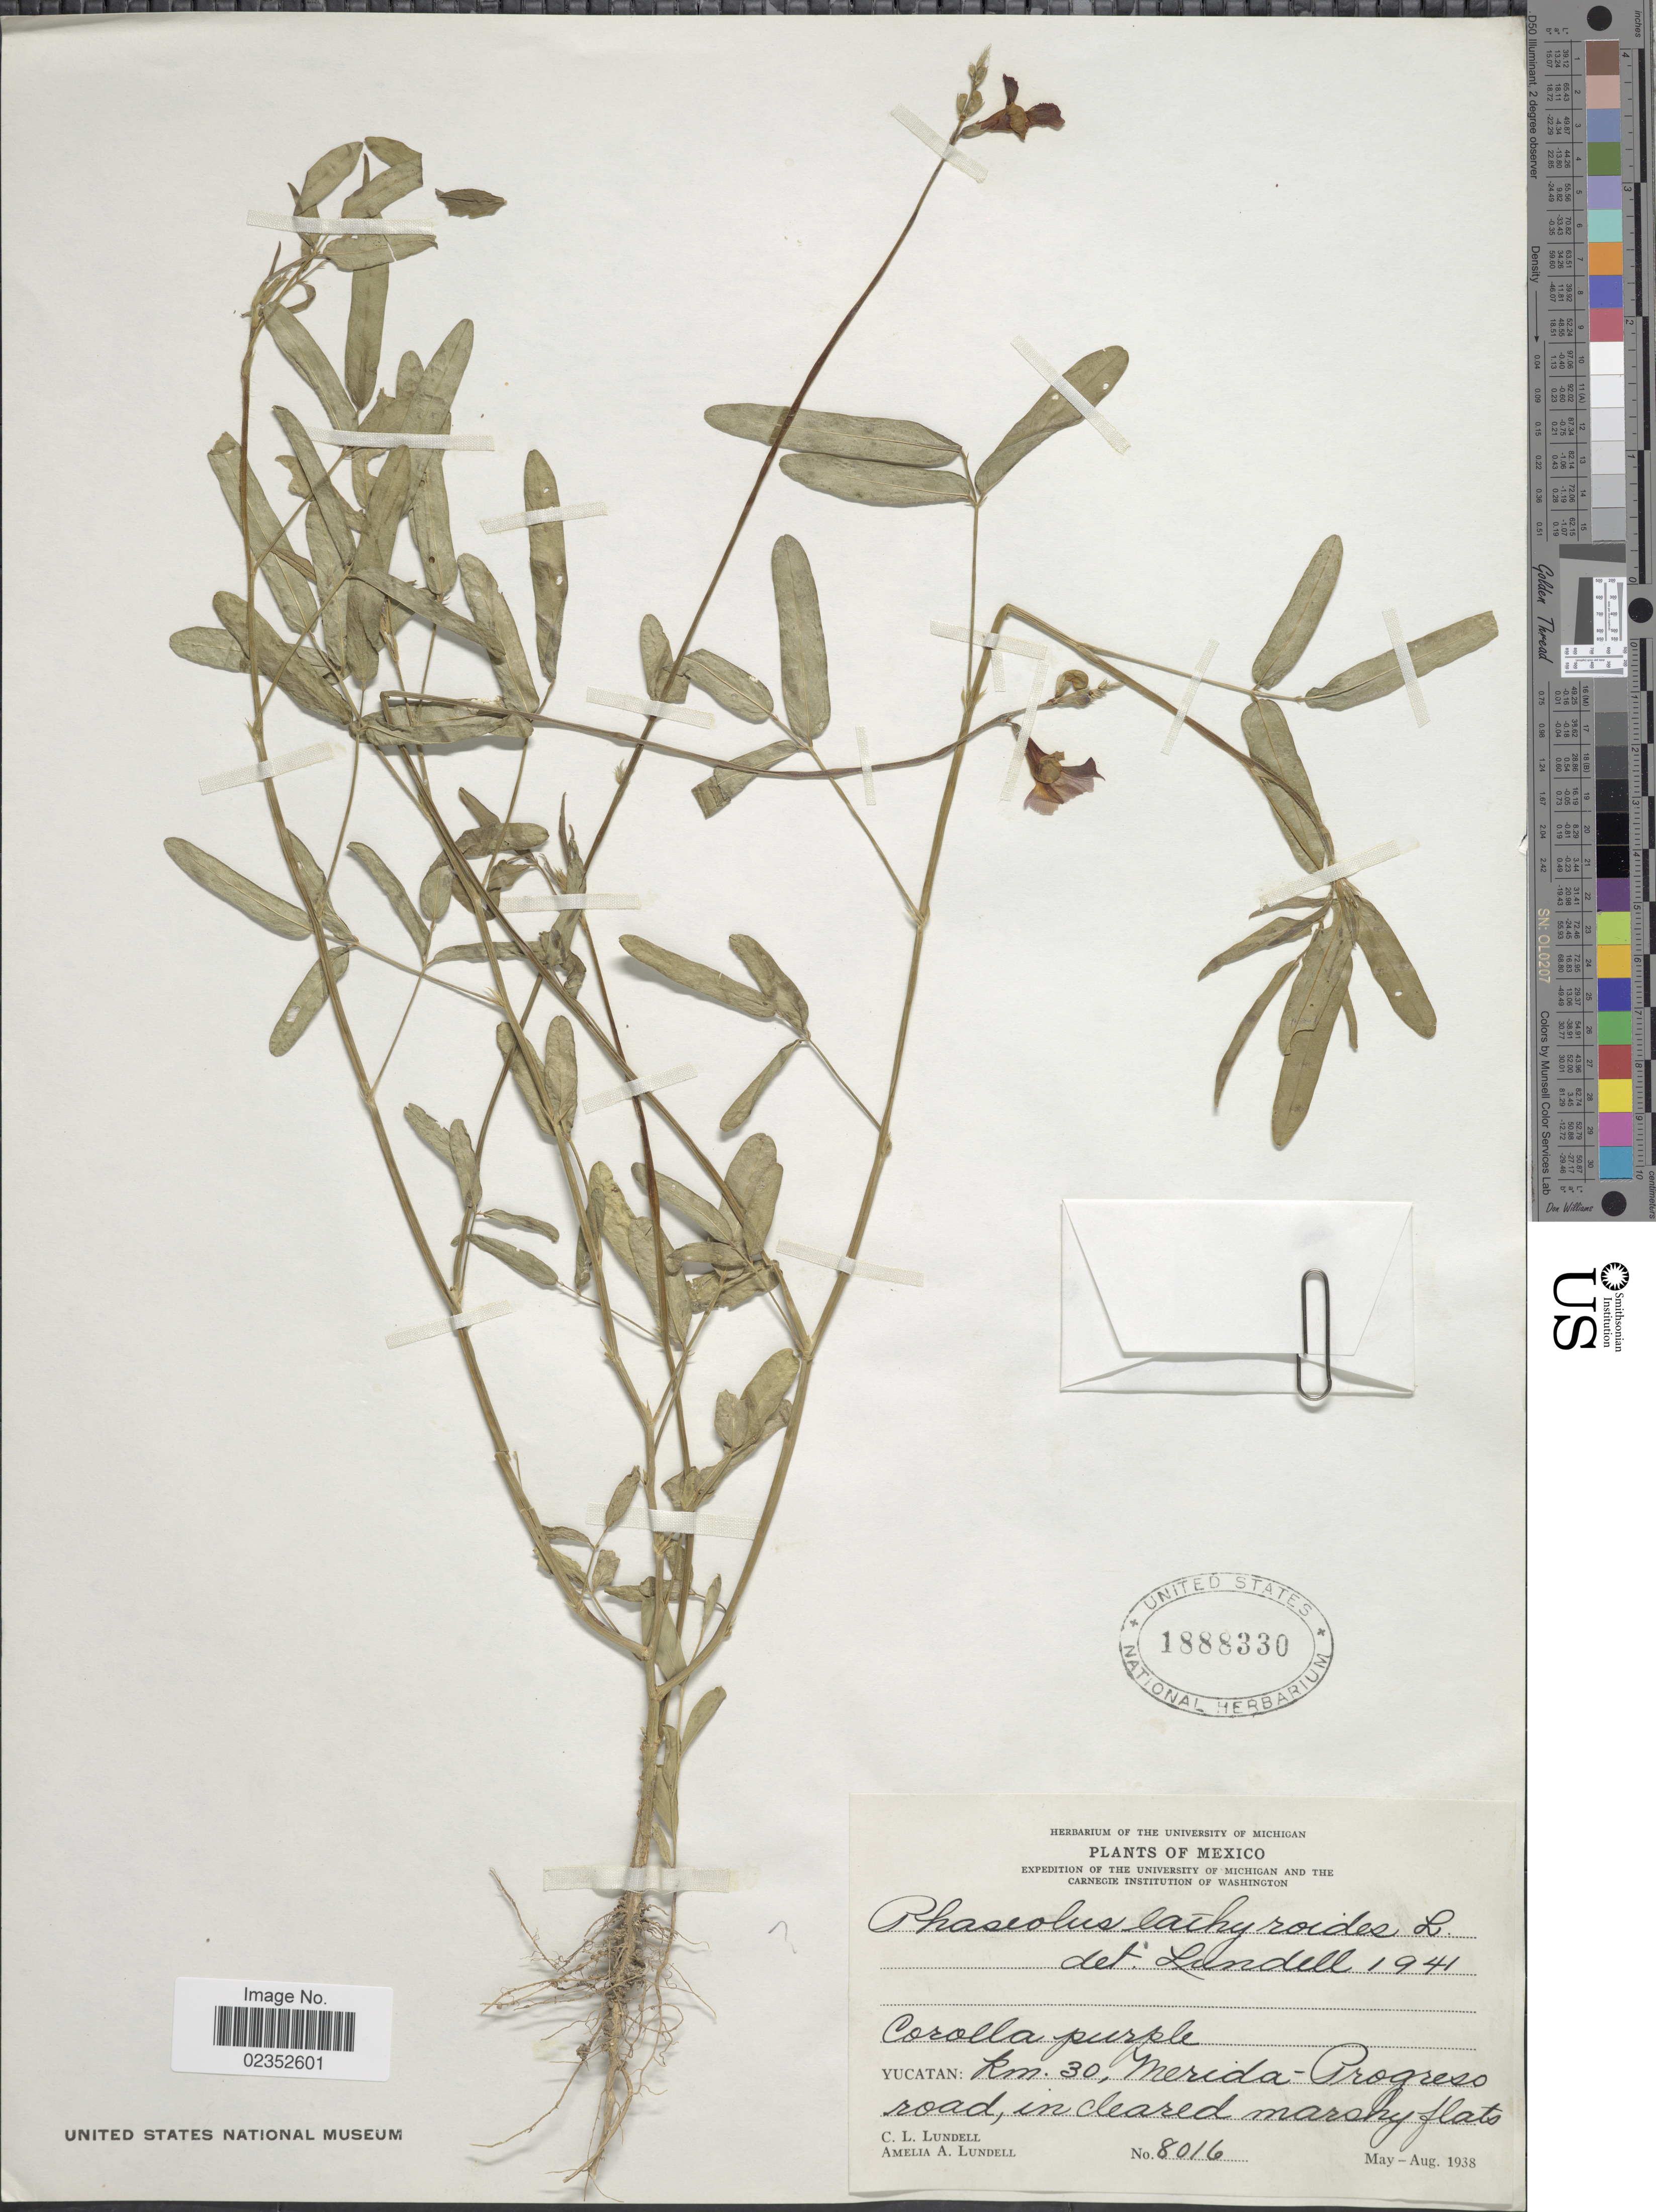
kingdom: Plantae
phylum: Tracheophyta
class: Magnoliopsida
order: Fabales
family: Fabaceae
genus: Macroptilium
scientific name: Macroptilium lathyroides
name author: (L.) Urb.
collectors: C. L. Lundell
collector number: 8016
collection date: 1938-05/1938-08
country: Mexico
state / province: Yucatán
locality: Km 30, Merida-Progress road, in cleared marshy flats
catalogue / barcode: US 1888330